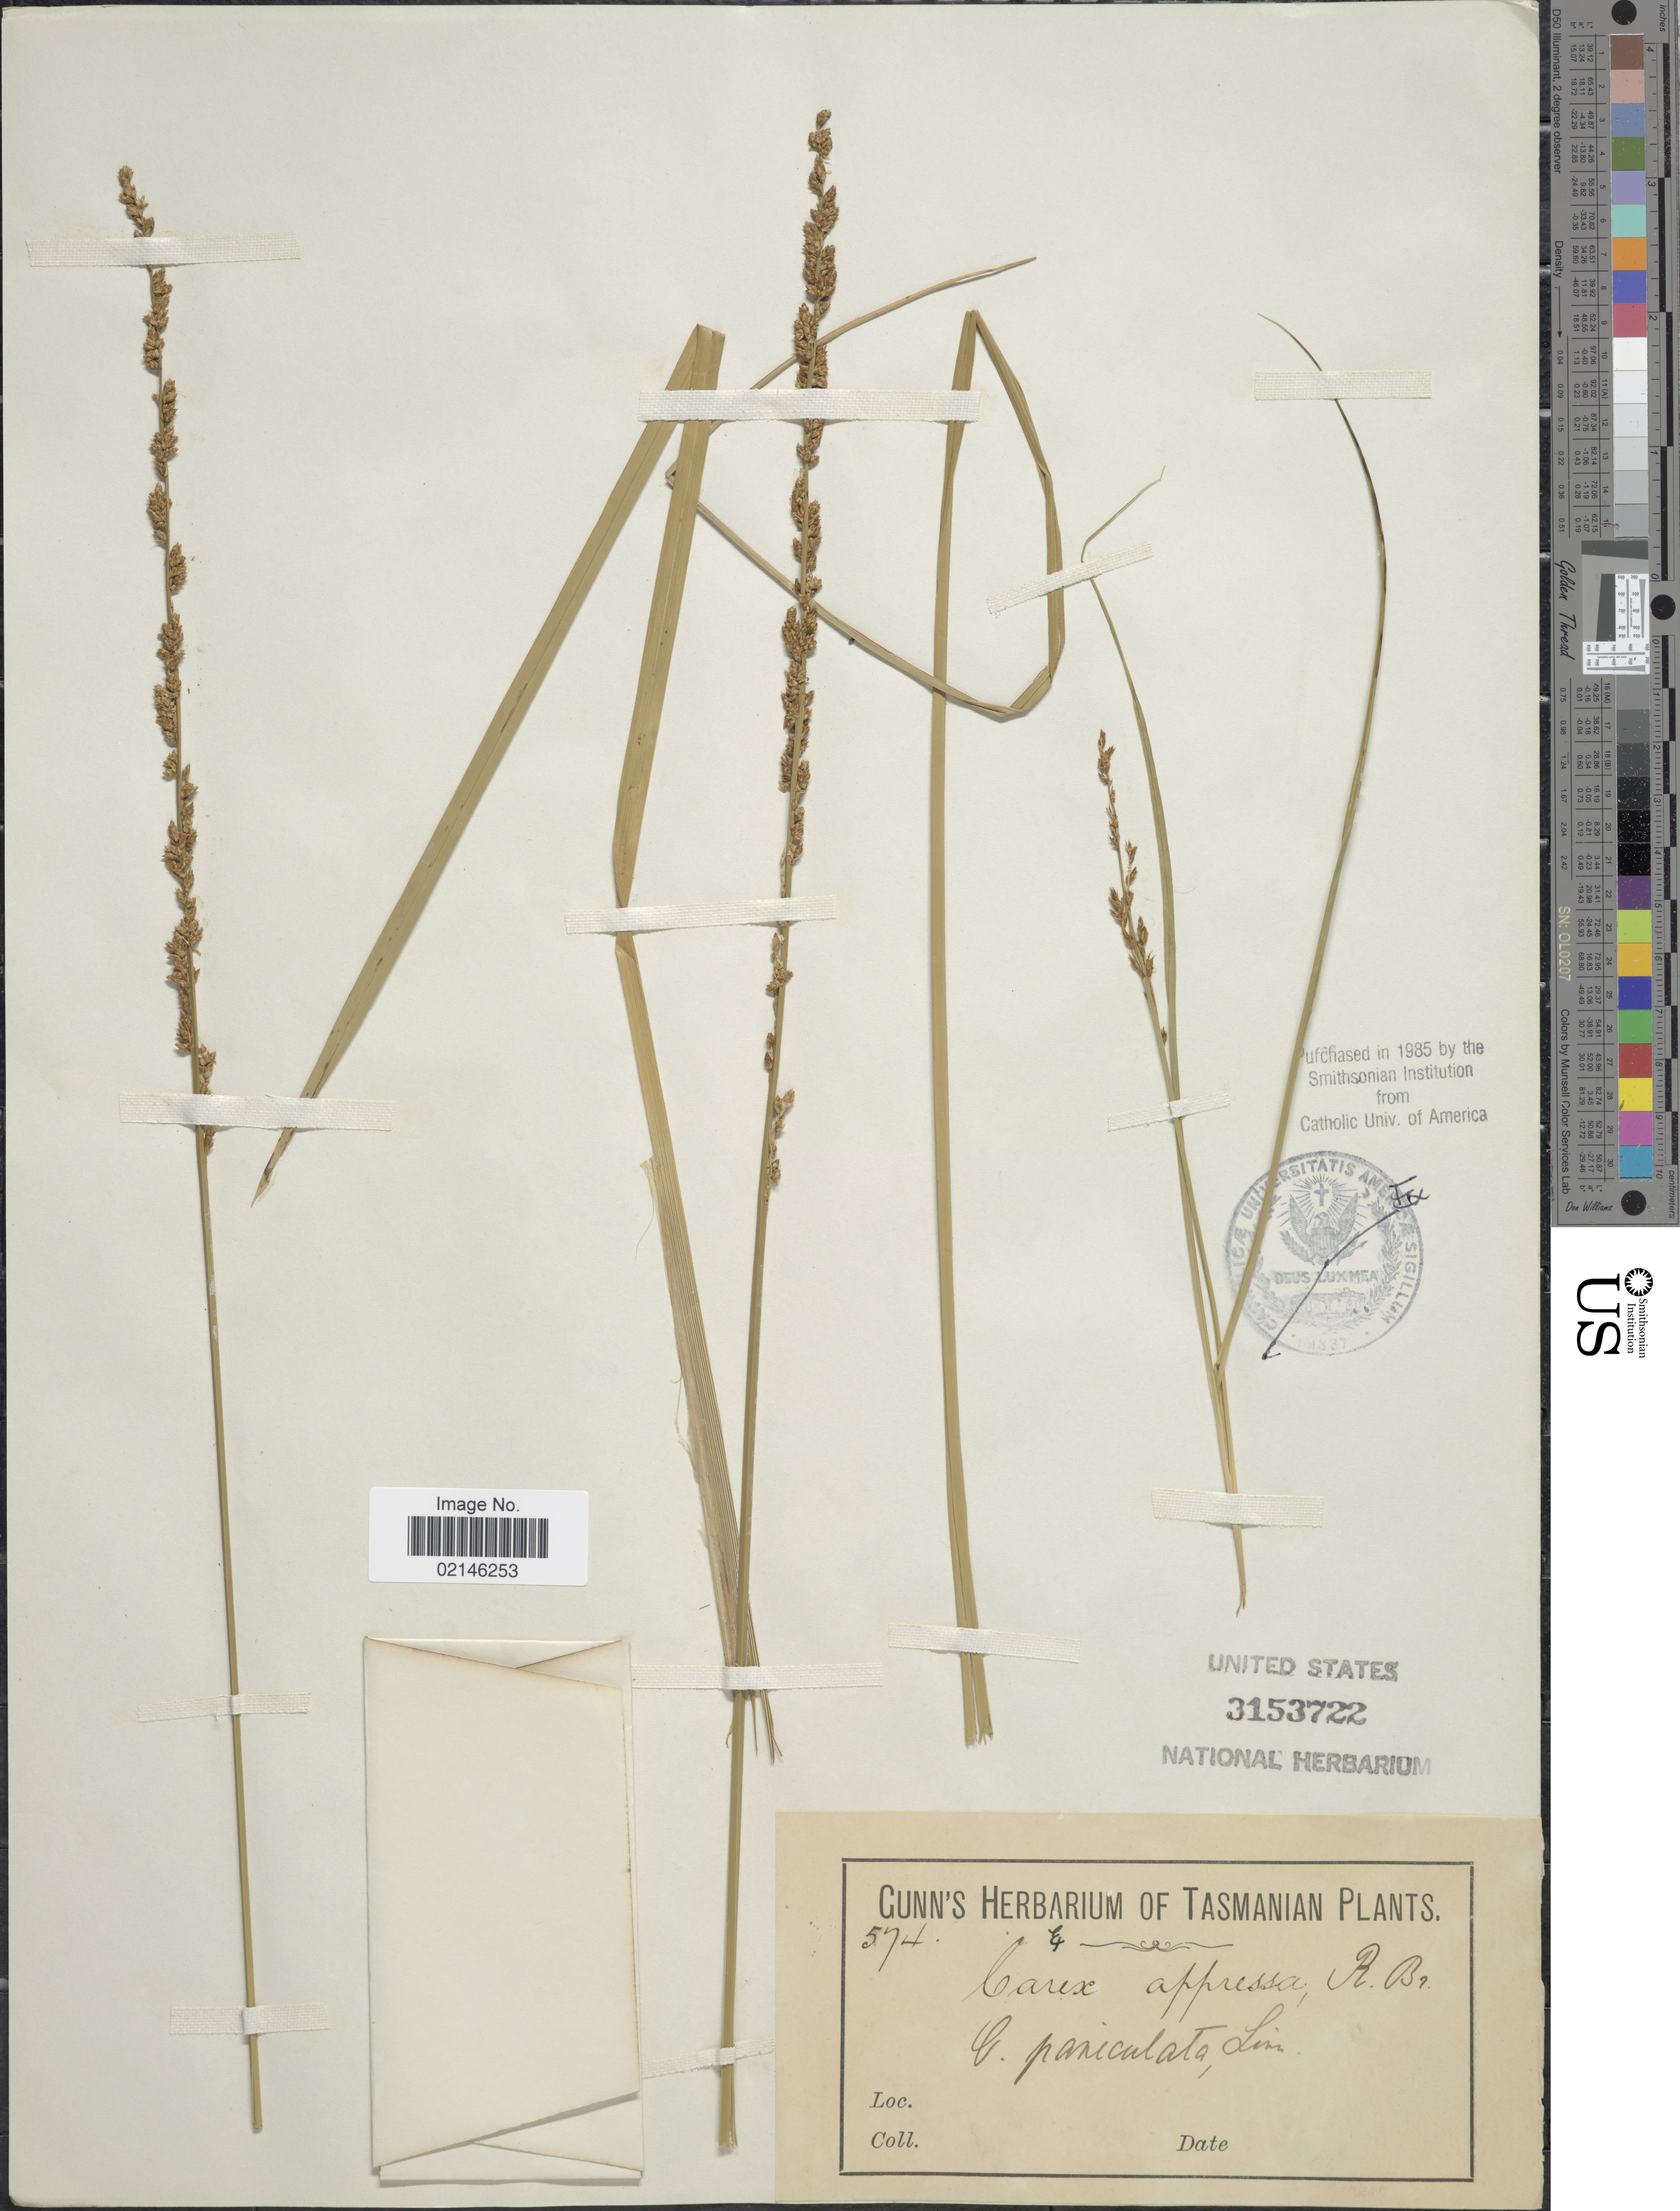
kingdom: Plantae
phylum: Tracheophyta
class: Liliopsida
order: Poales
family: Cyperaceae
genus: Carex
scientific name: Carex appressa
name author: R. Br.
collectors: ex herb. Gunn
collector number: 574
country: Australia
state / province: Tasmania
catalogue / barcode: US 3153722